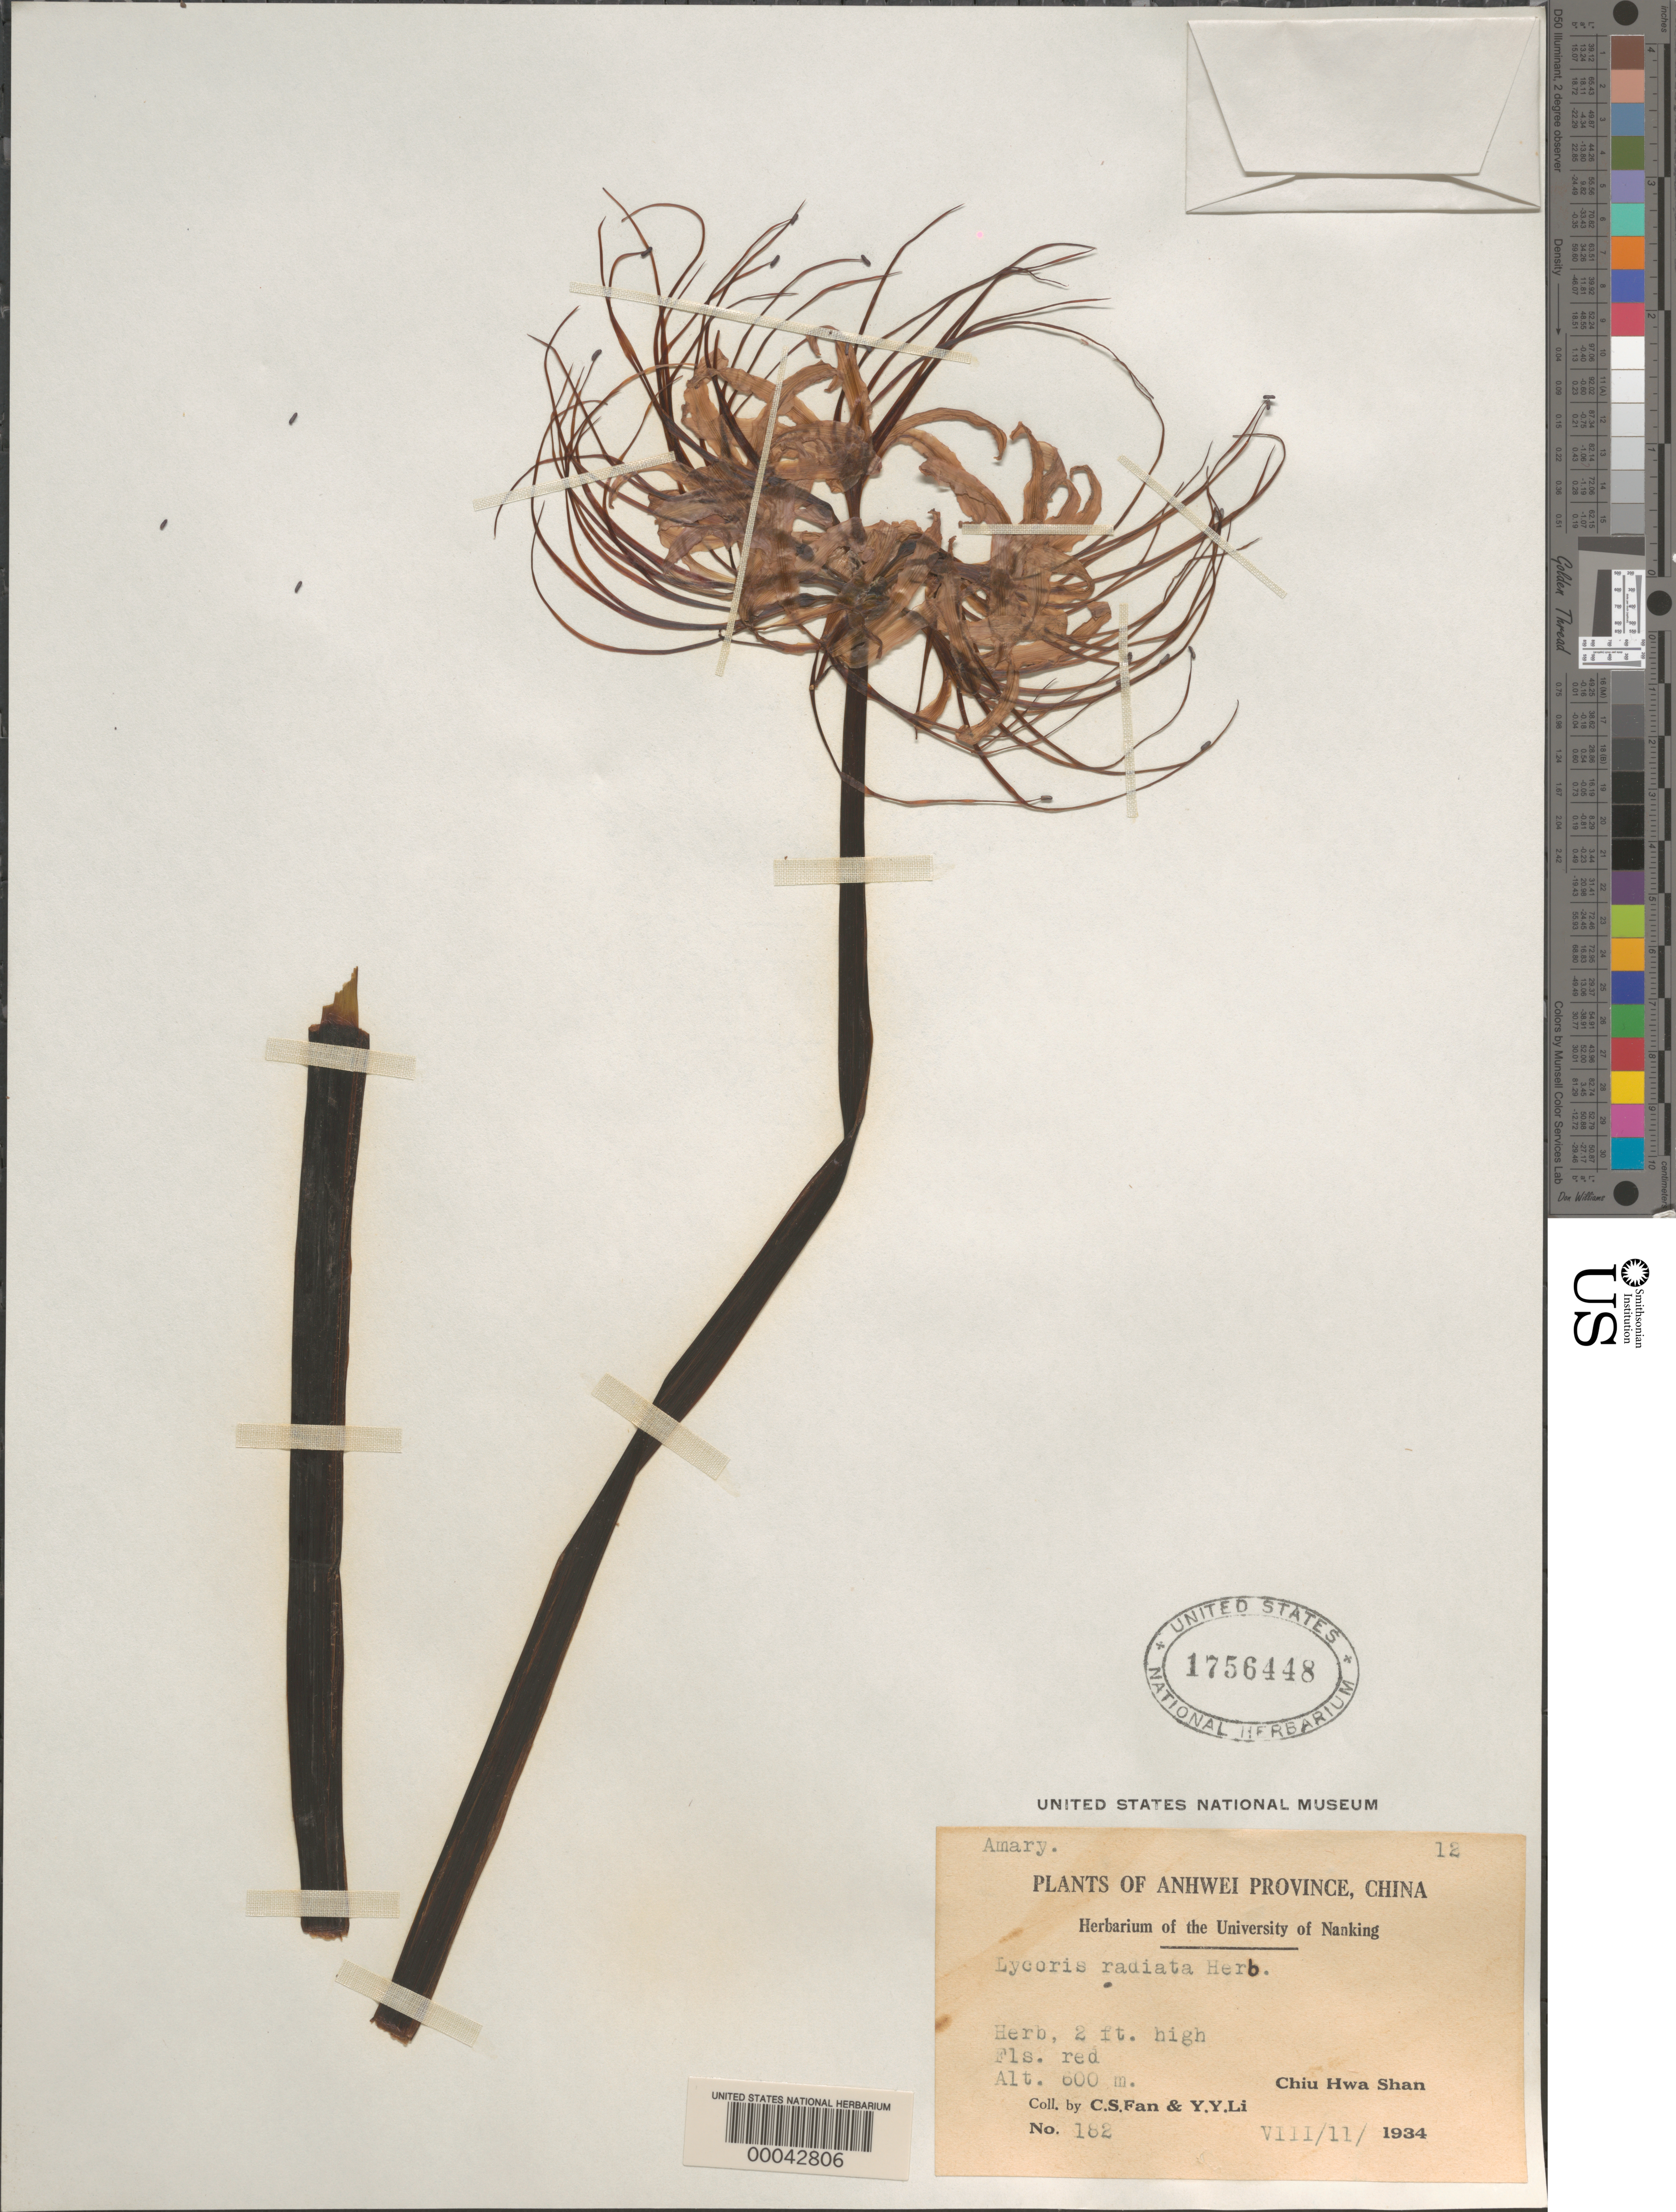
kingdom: Plantae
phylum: Tracheophyta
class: Liliopsida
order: Asparagales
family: Amaryllidaceae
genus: Lycoris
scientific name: Lycoris radiata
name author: Herb.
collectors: C. S. Fan & Y. Y. Li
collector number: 182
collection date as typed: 11 Aug 1934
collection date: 1934-08-11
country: China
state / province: Anhui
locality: Chiu hwa shan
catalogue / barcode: US 1756448